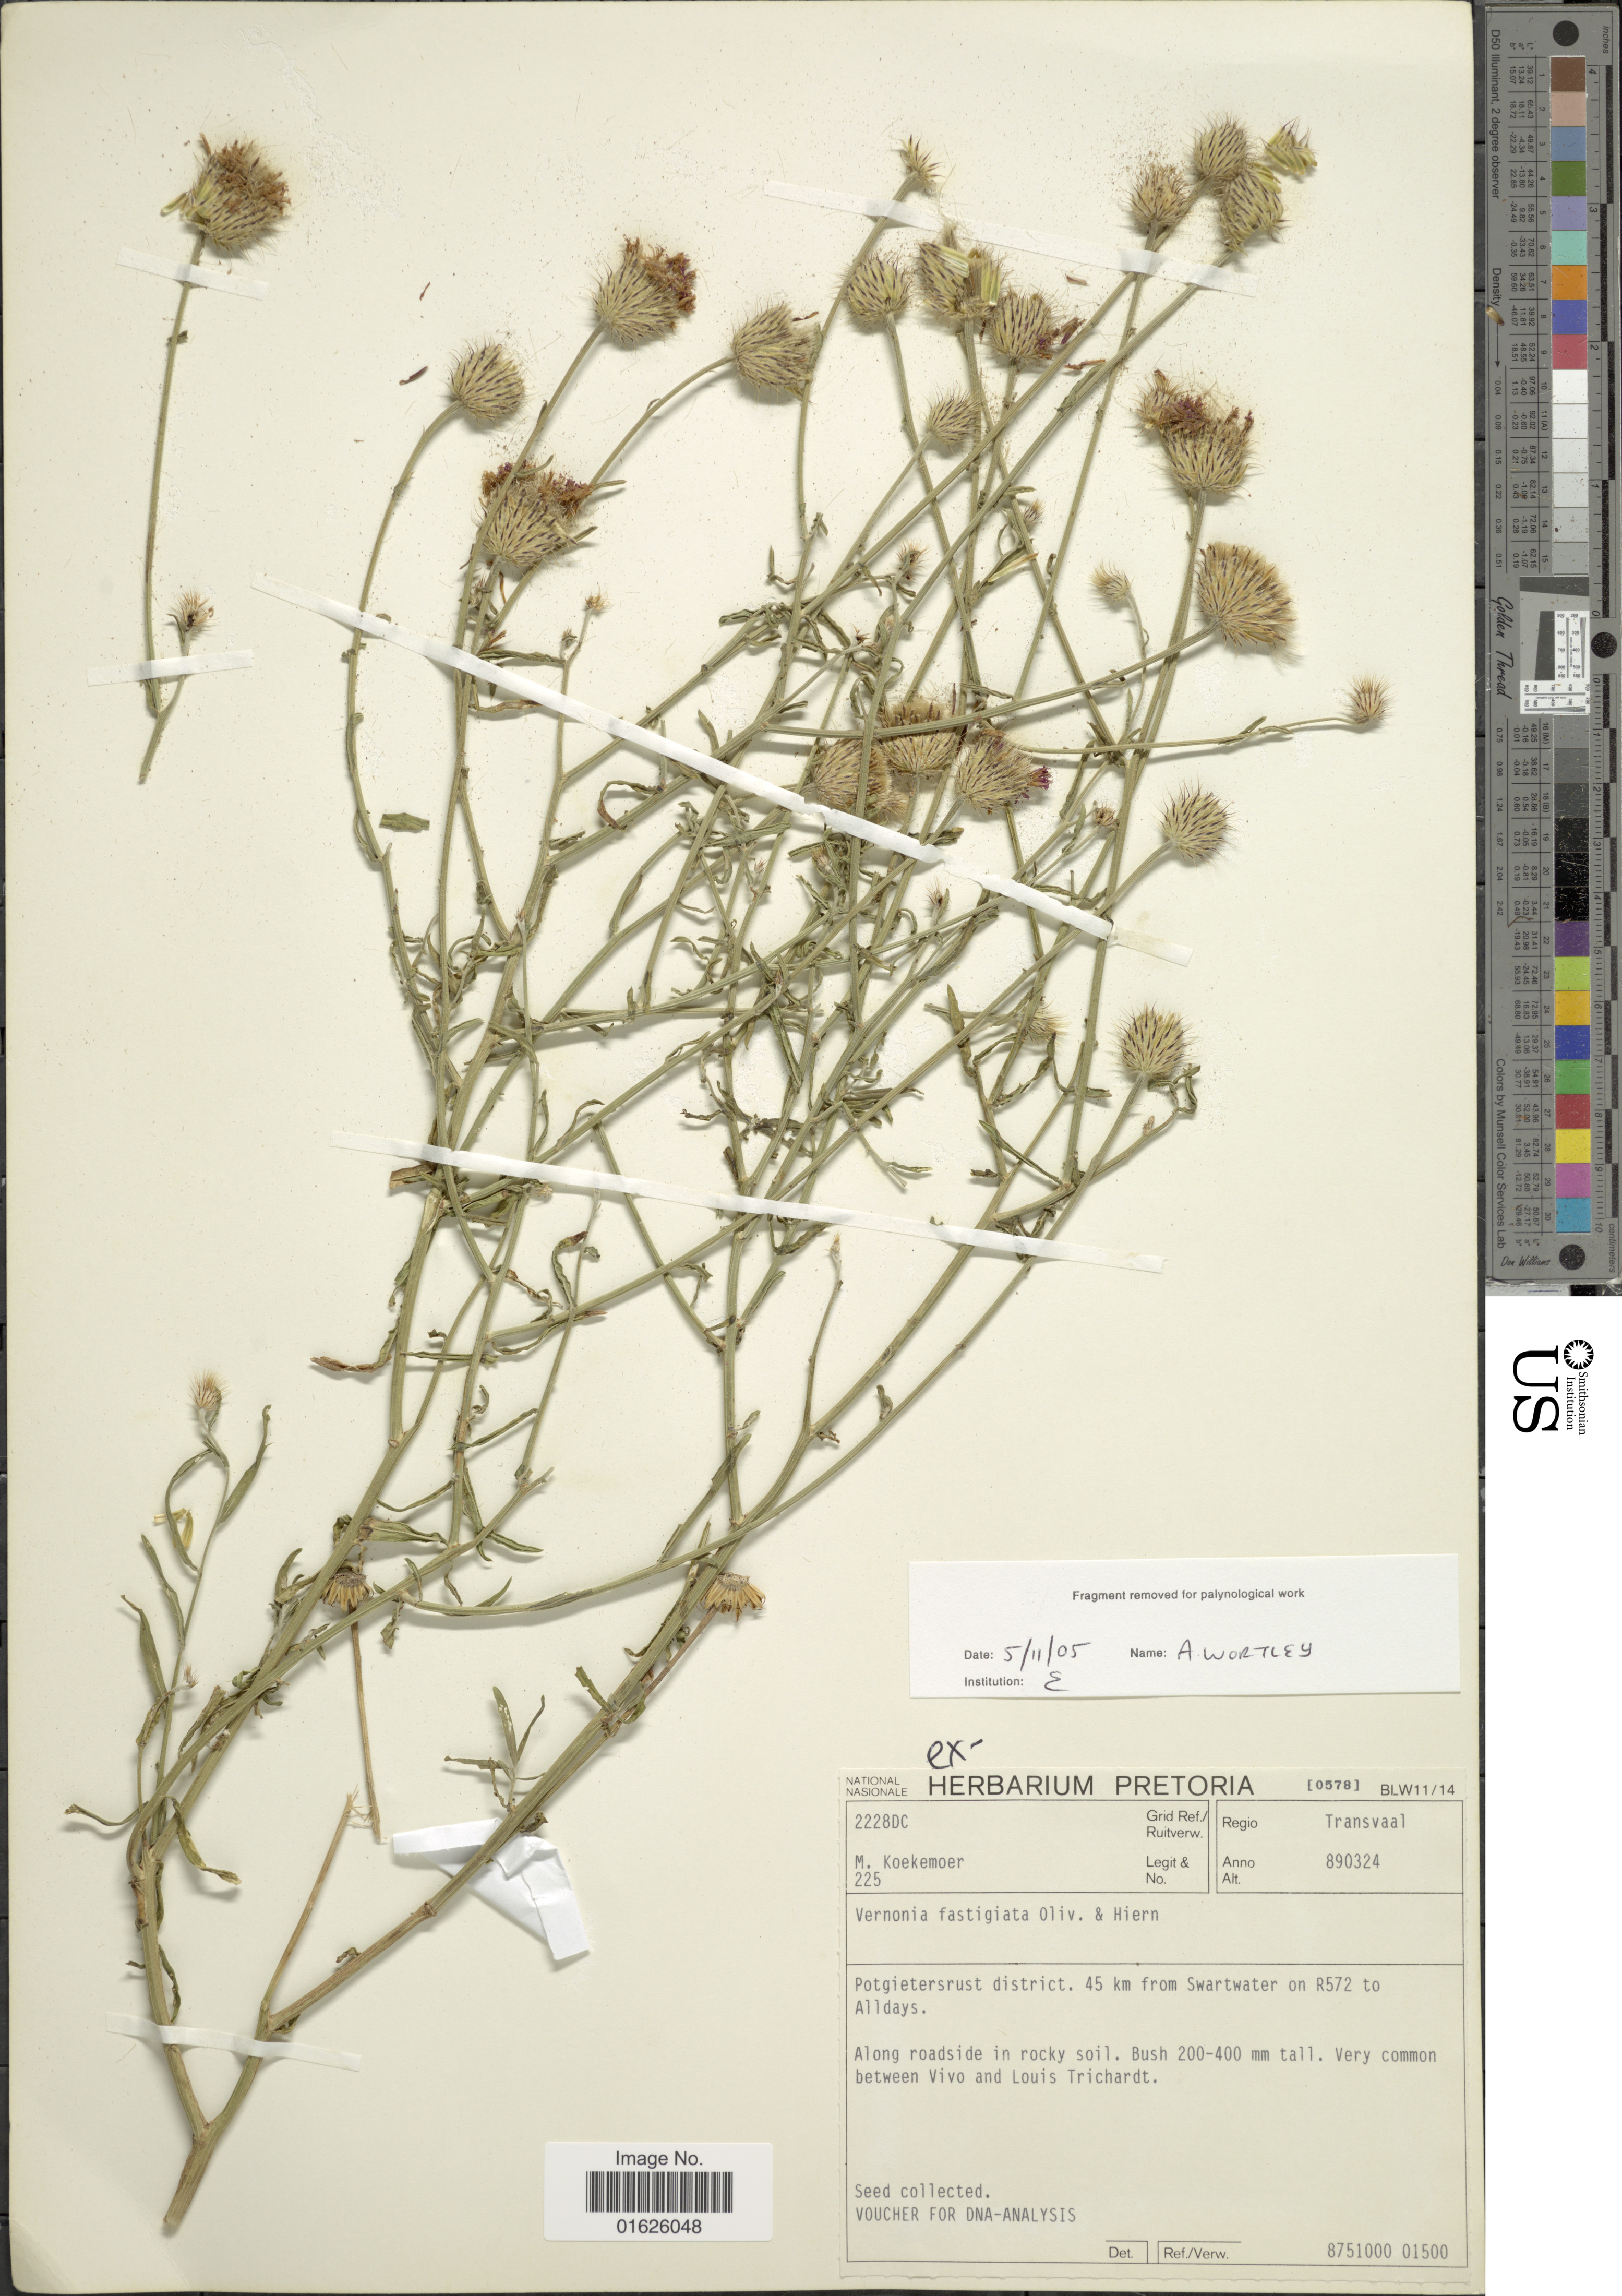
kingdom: Plantae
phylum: Tracheophyta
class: Magnoliopsida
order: Asterales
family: Asteraceae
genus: Parapolydora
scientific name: Parapolydora fastigiata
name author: (Oliv. & Hiern in Oliv.) H. Rob.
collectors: M. Koekemoer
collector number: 225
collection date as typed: Transcribed d/m/y: 24/3/89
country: South Africa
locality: Regio. Transvaal Potgietersrust district. 45 km from Swartwater on R 572 to Alldays, Along roadside in rocky Soil, very common between Vivo and Lois Trichardt.